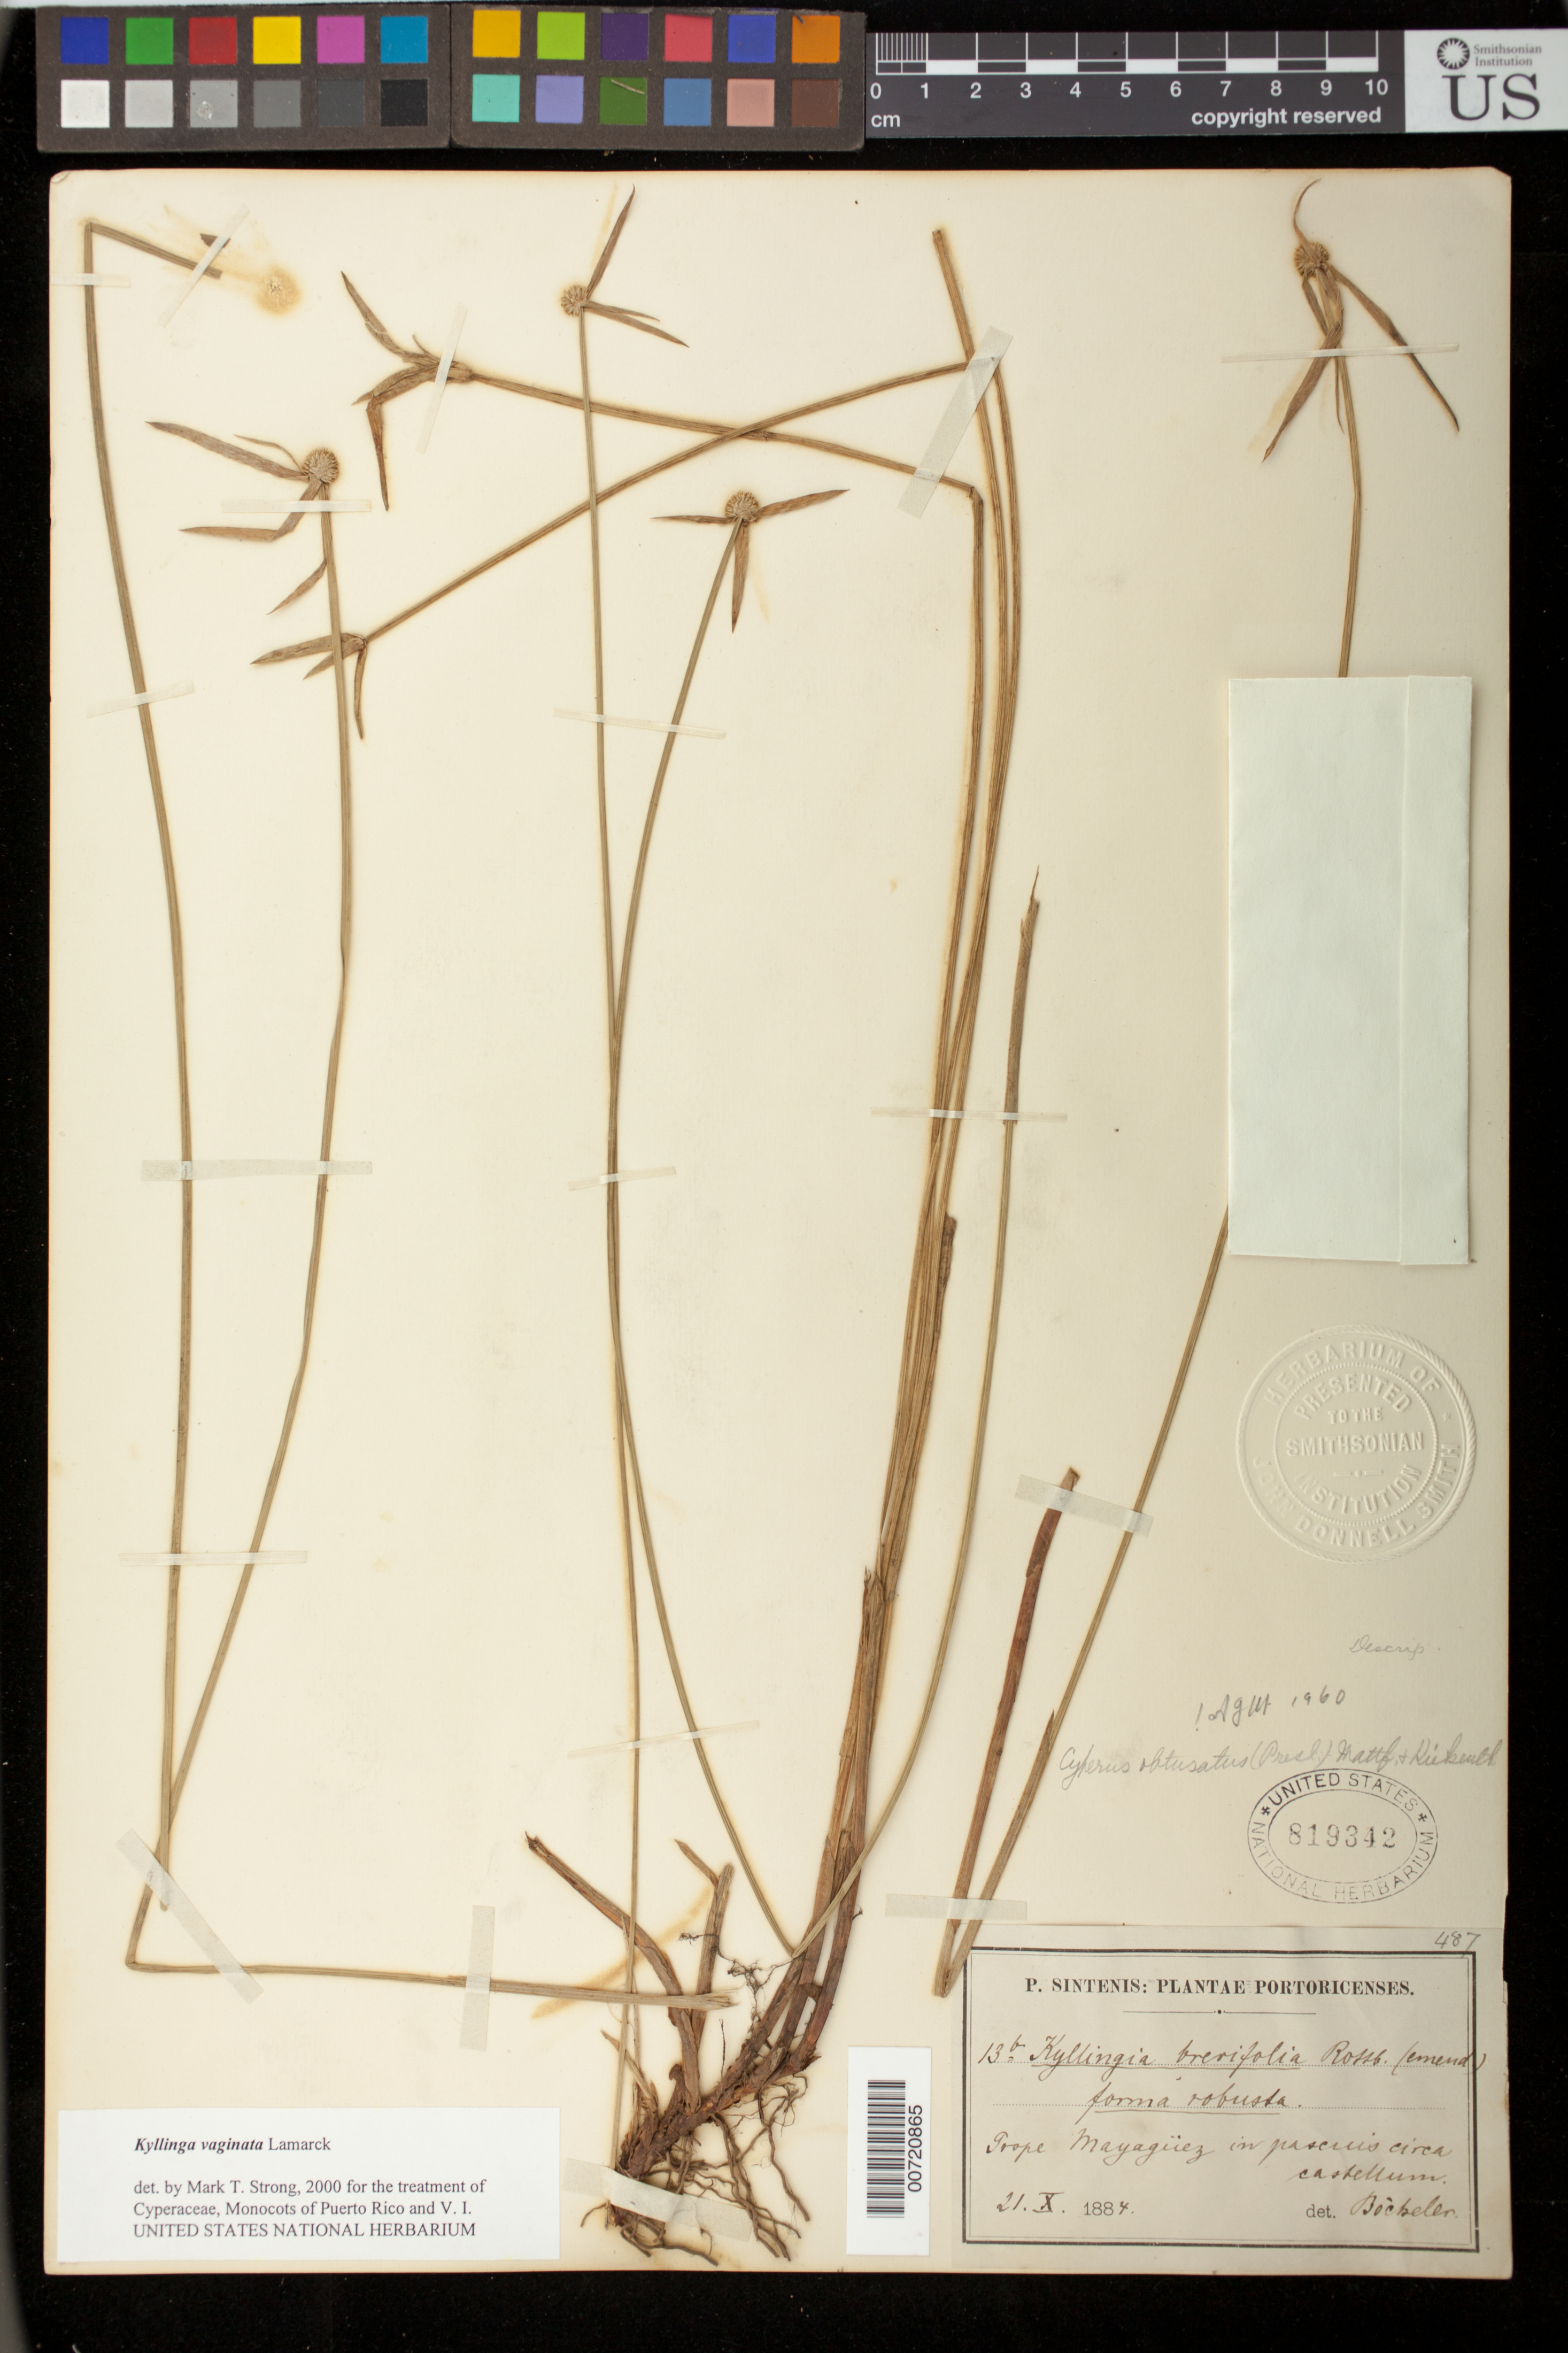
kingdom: Plantae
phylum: Tracheophyta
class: Liliopsida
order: Poales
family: Cyperaceae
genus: Cyperus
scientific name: Cyperus obtusatus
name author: (J. Presl & C. Presl) Mattf. & Kük.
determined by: Strong, M. T., (US), Smithsonian Institution - National Museum of Natural History (UNITED STATES)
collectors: P. Sintenis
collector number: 13b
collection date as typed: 21 Oct 1884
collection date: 1884-10-21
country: Puerto Rico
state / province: Mayagüez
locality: Prope Mayagüez.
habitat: In pascuis circa castellum.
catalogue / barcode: US 819342